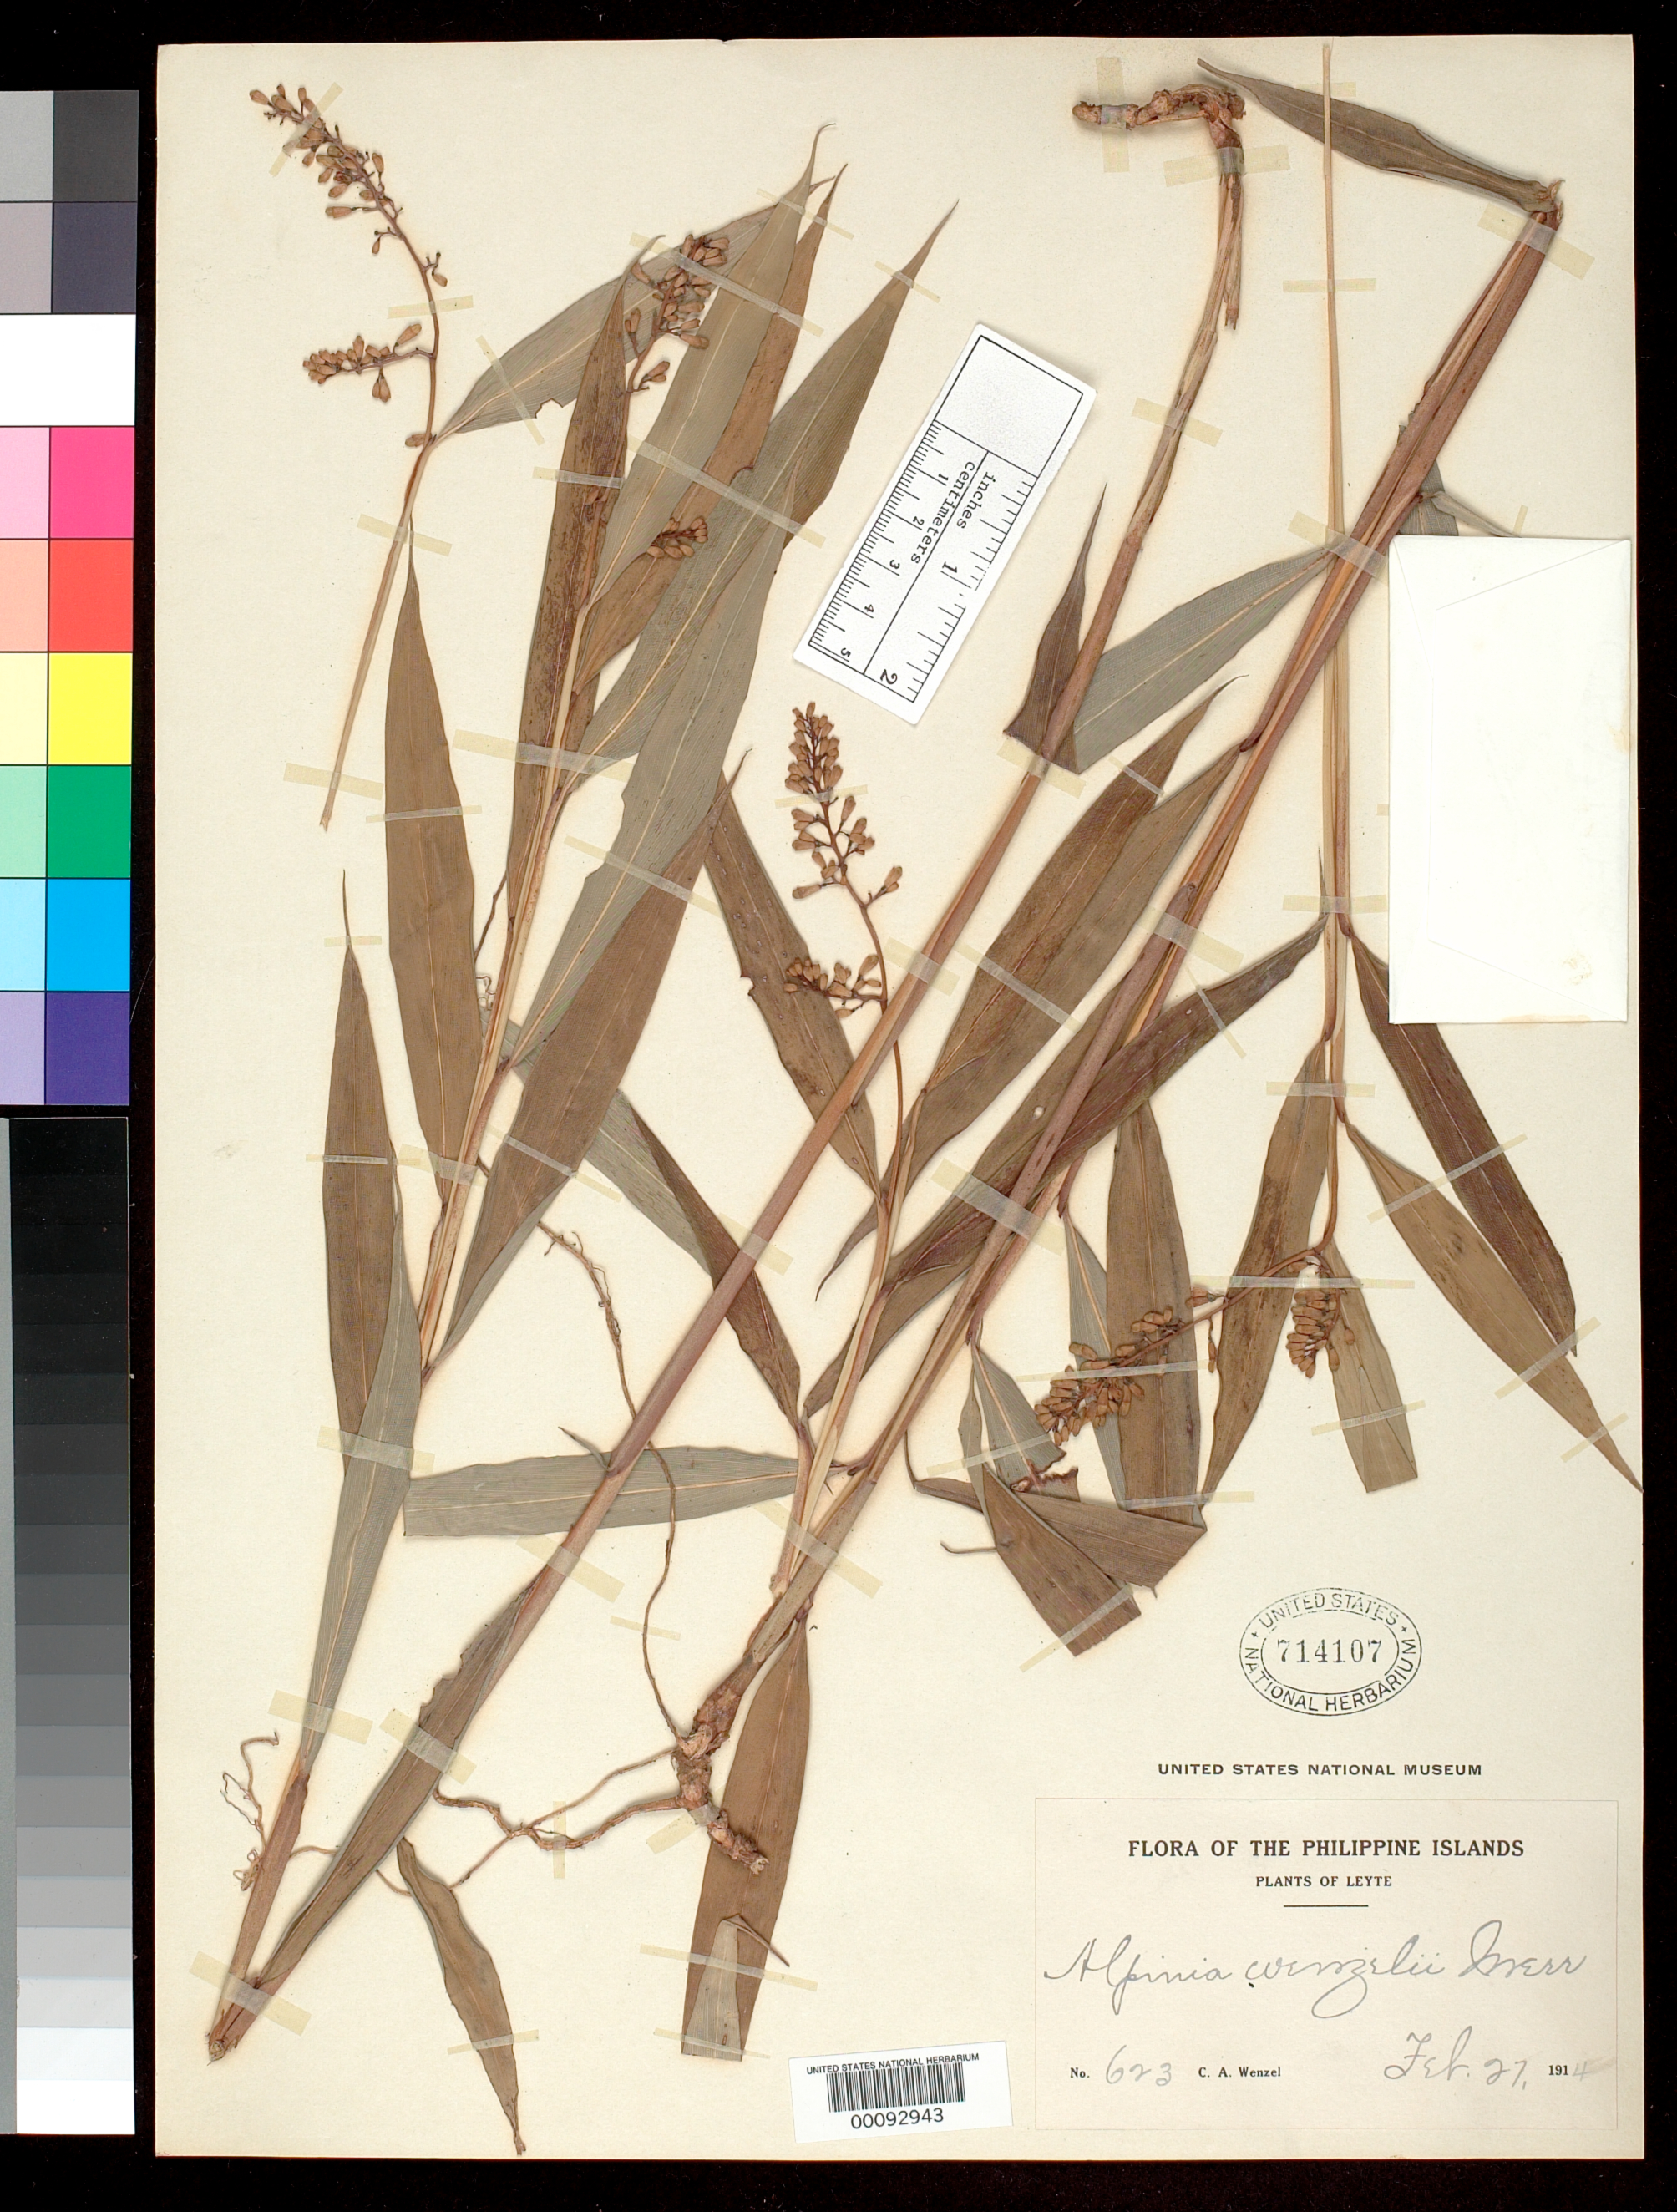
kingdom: Plantae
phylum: Tracheophyta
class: Liliopsida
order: Zingiberales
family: Zingiberaceae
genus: Alpinia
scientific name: Alpinia wenzelii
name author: Merr.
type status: Type Number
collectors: C. Wenzel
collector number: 623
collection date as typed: Feb. 27, 1914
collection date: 1914-02-27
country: Philippines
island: Leyte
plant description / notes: Same collection number and locality as cited in protologue, but different date. Possibly original material, but protologue cites collection date as March 11, 1914.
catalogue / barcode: US 714107